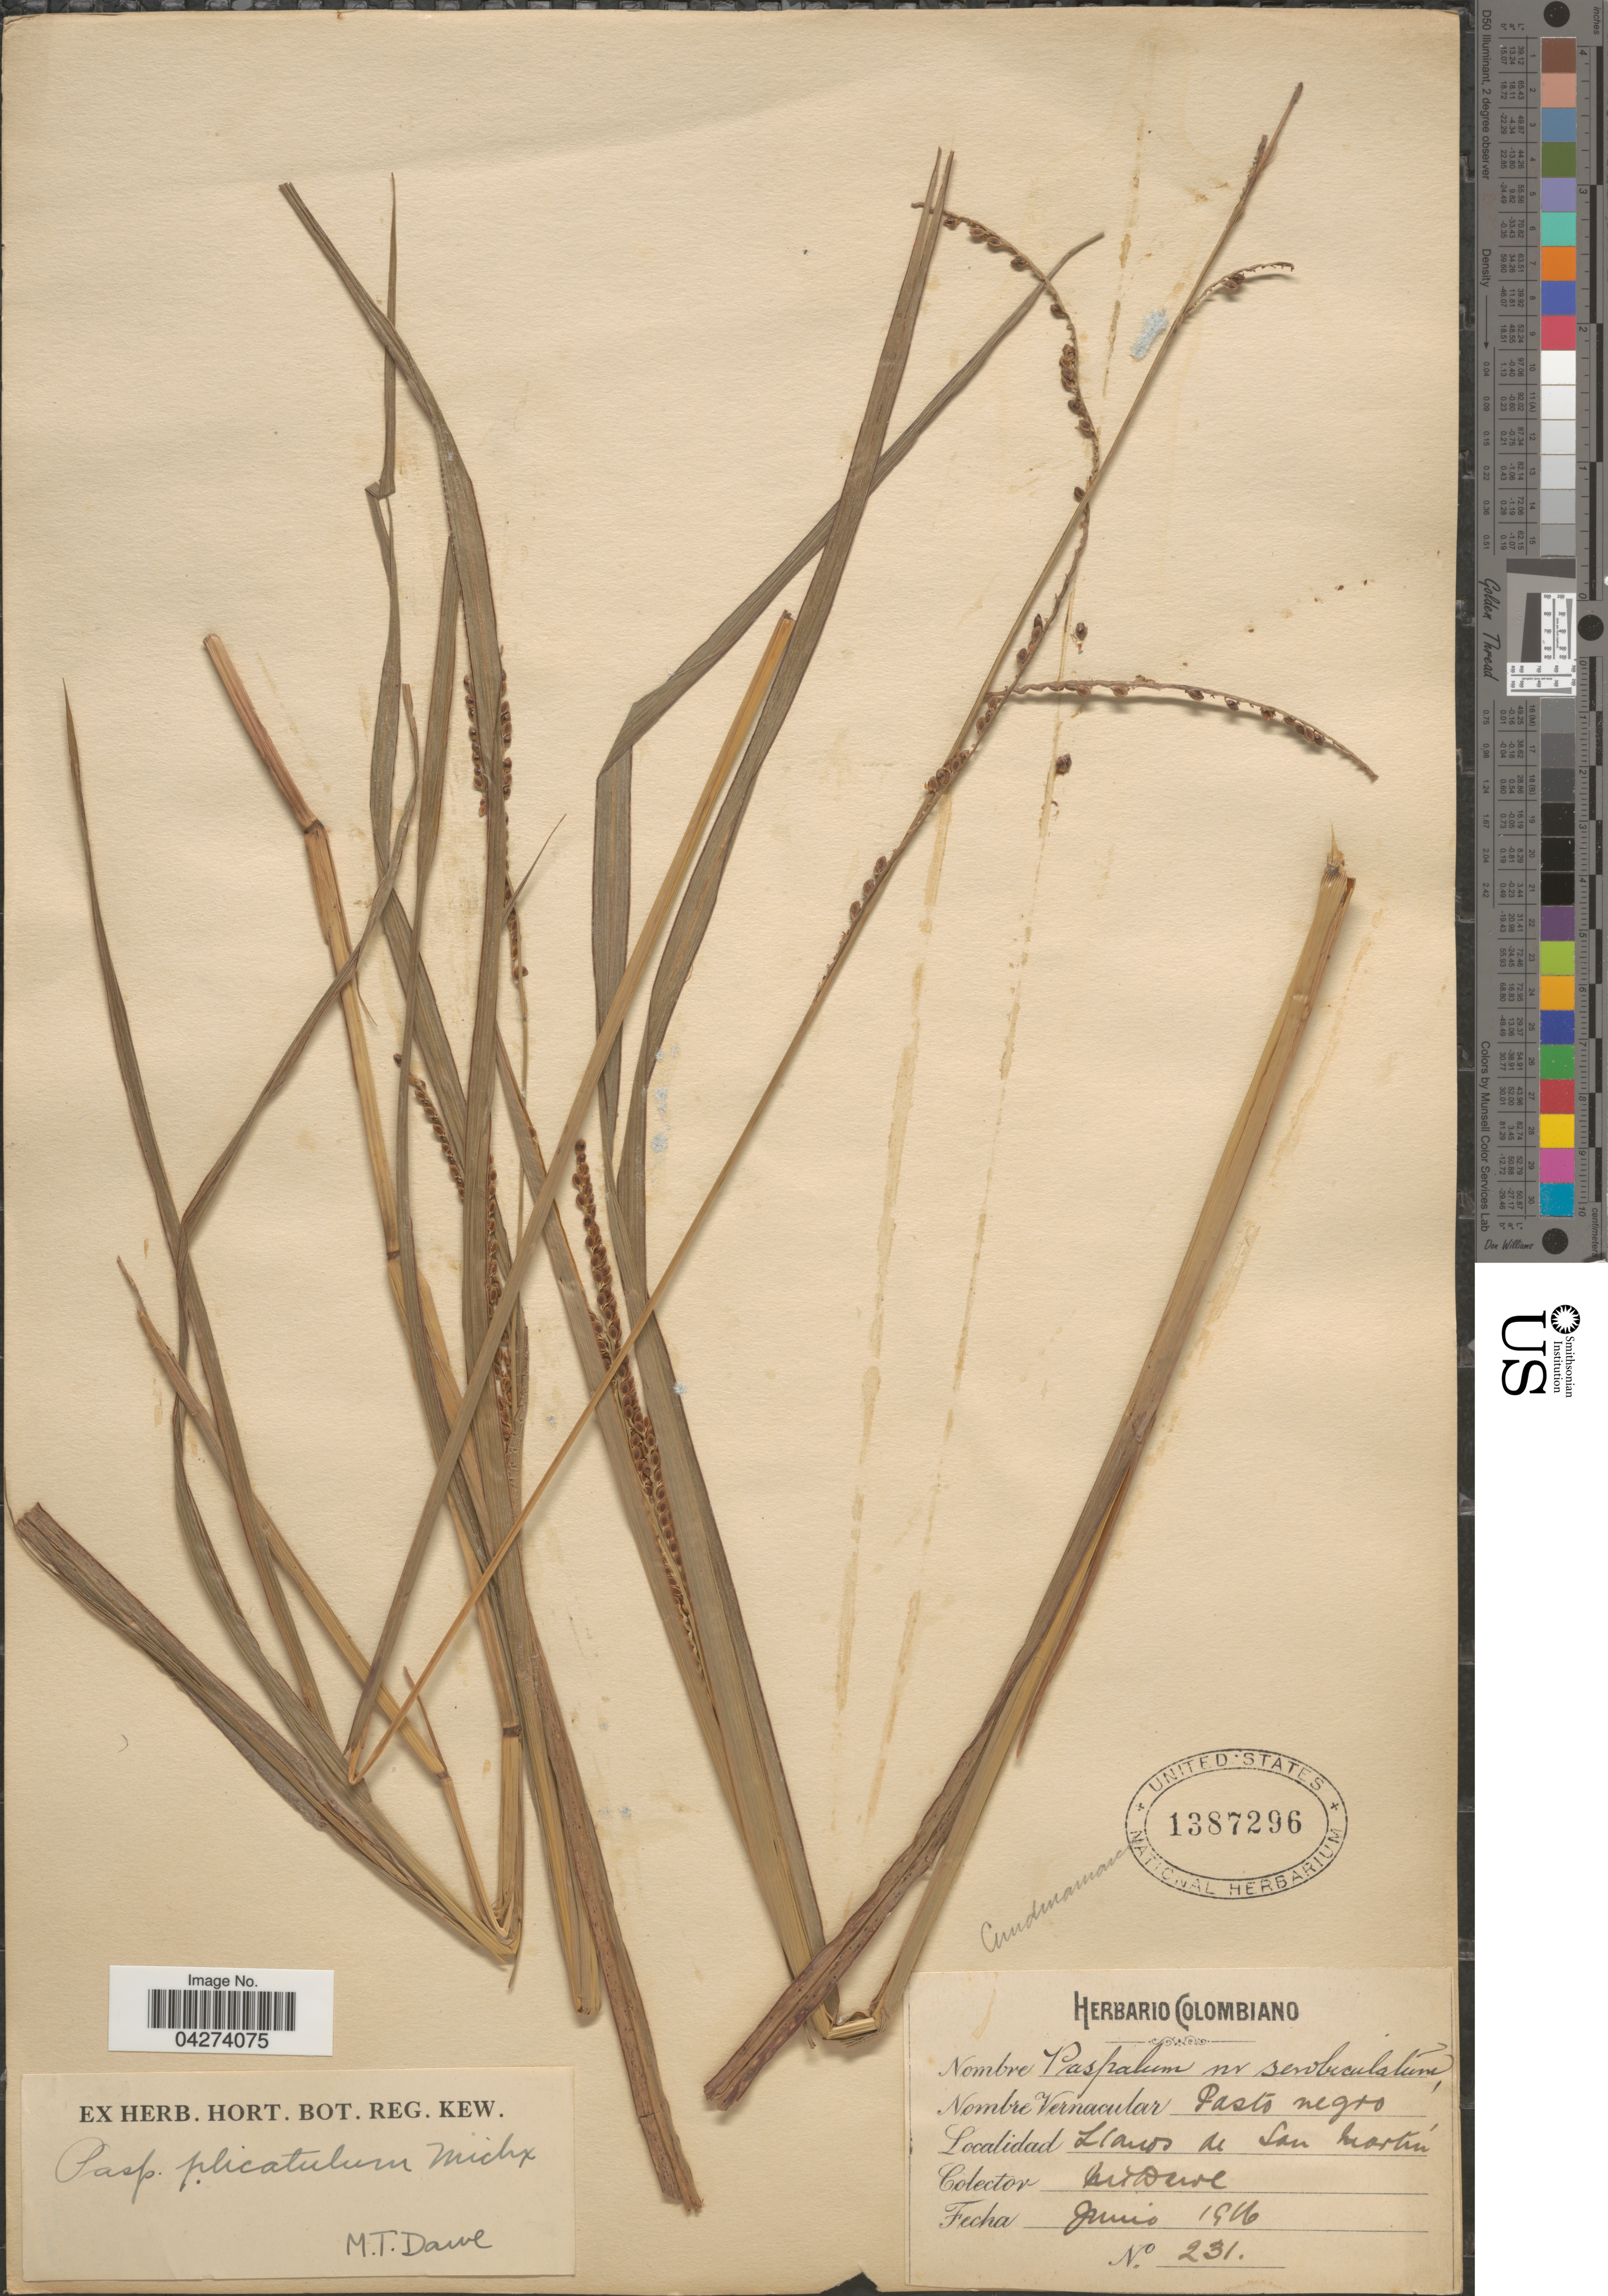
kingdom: Plantae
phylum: Tracheophyta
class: Liliopsida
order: Poales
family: Poaceae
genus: Paspalum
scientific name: Paspalum plicatulum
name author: Michx.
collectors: M. T. Dawe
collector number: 231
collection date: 1916-06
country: Colombia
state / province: Cundinamarca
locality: Llanos de San Martín.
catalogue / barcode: US 1387296